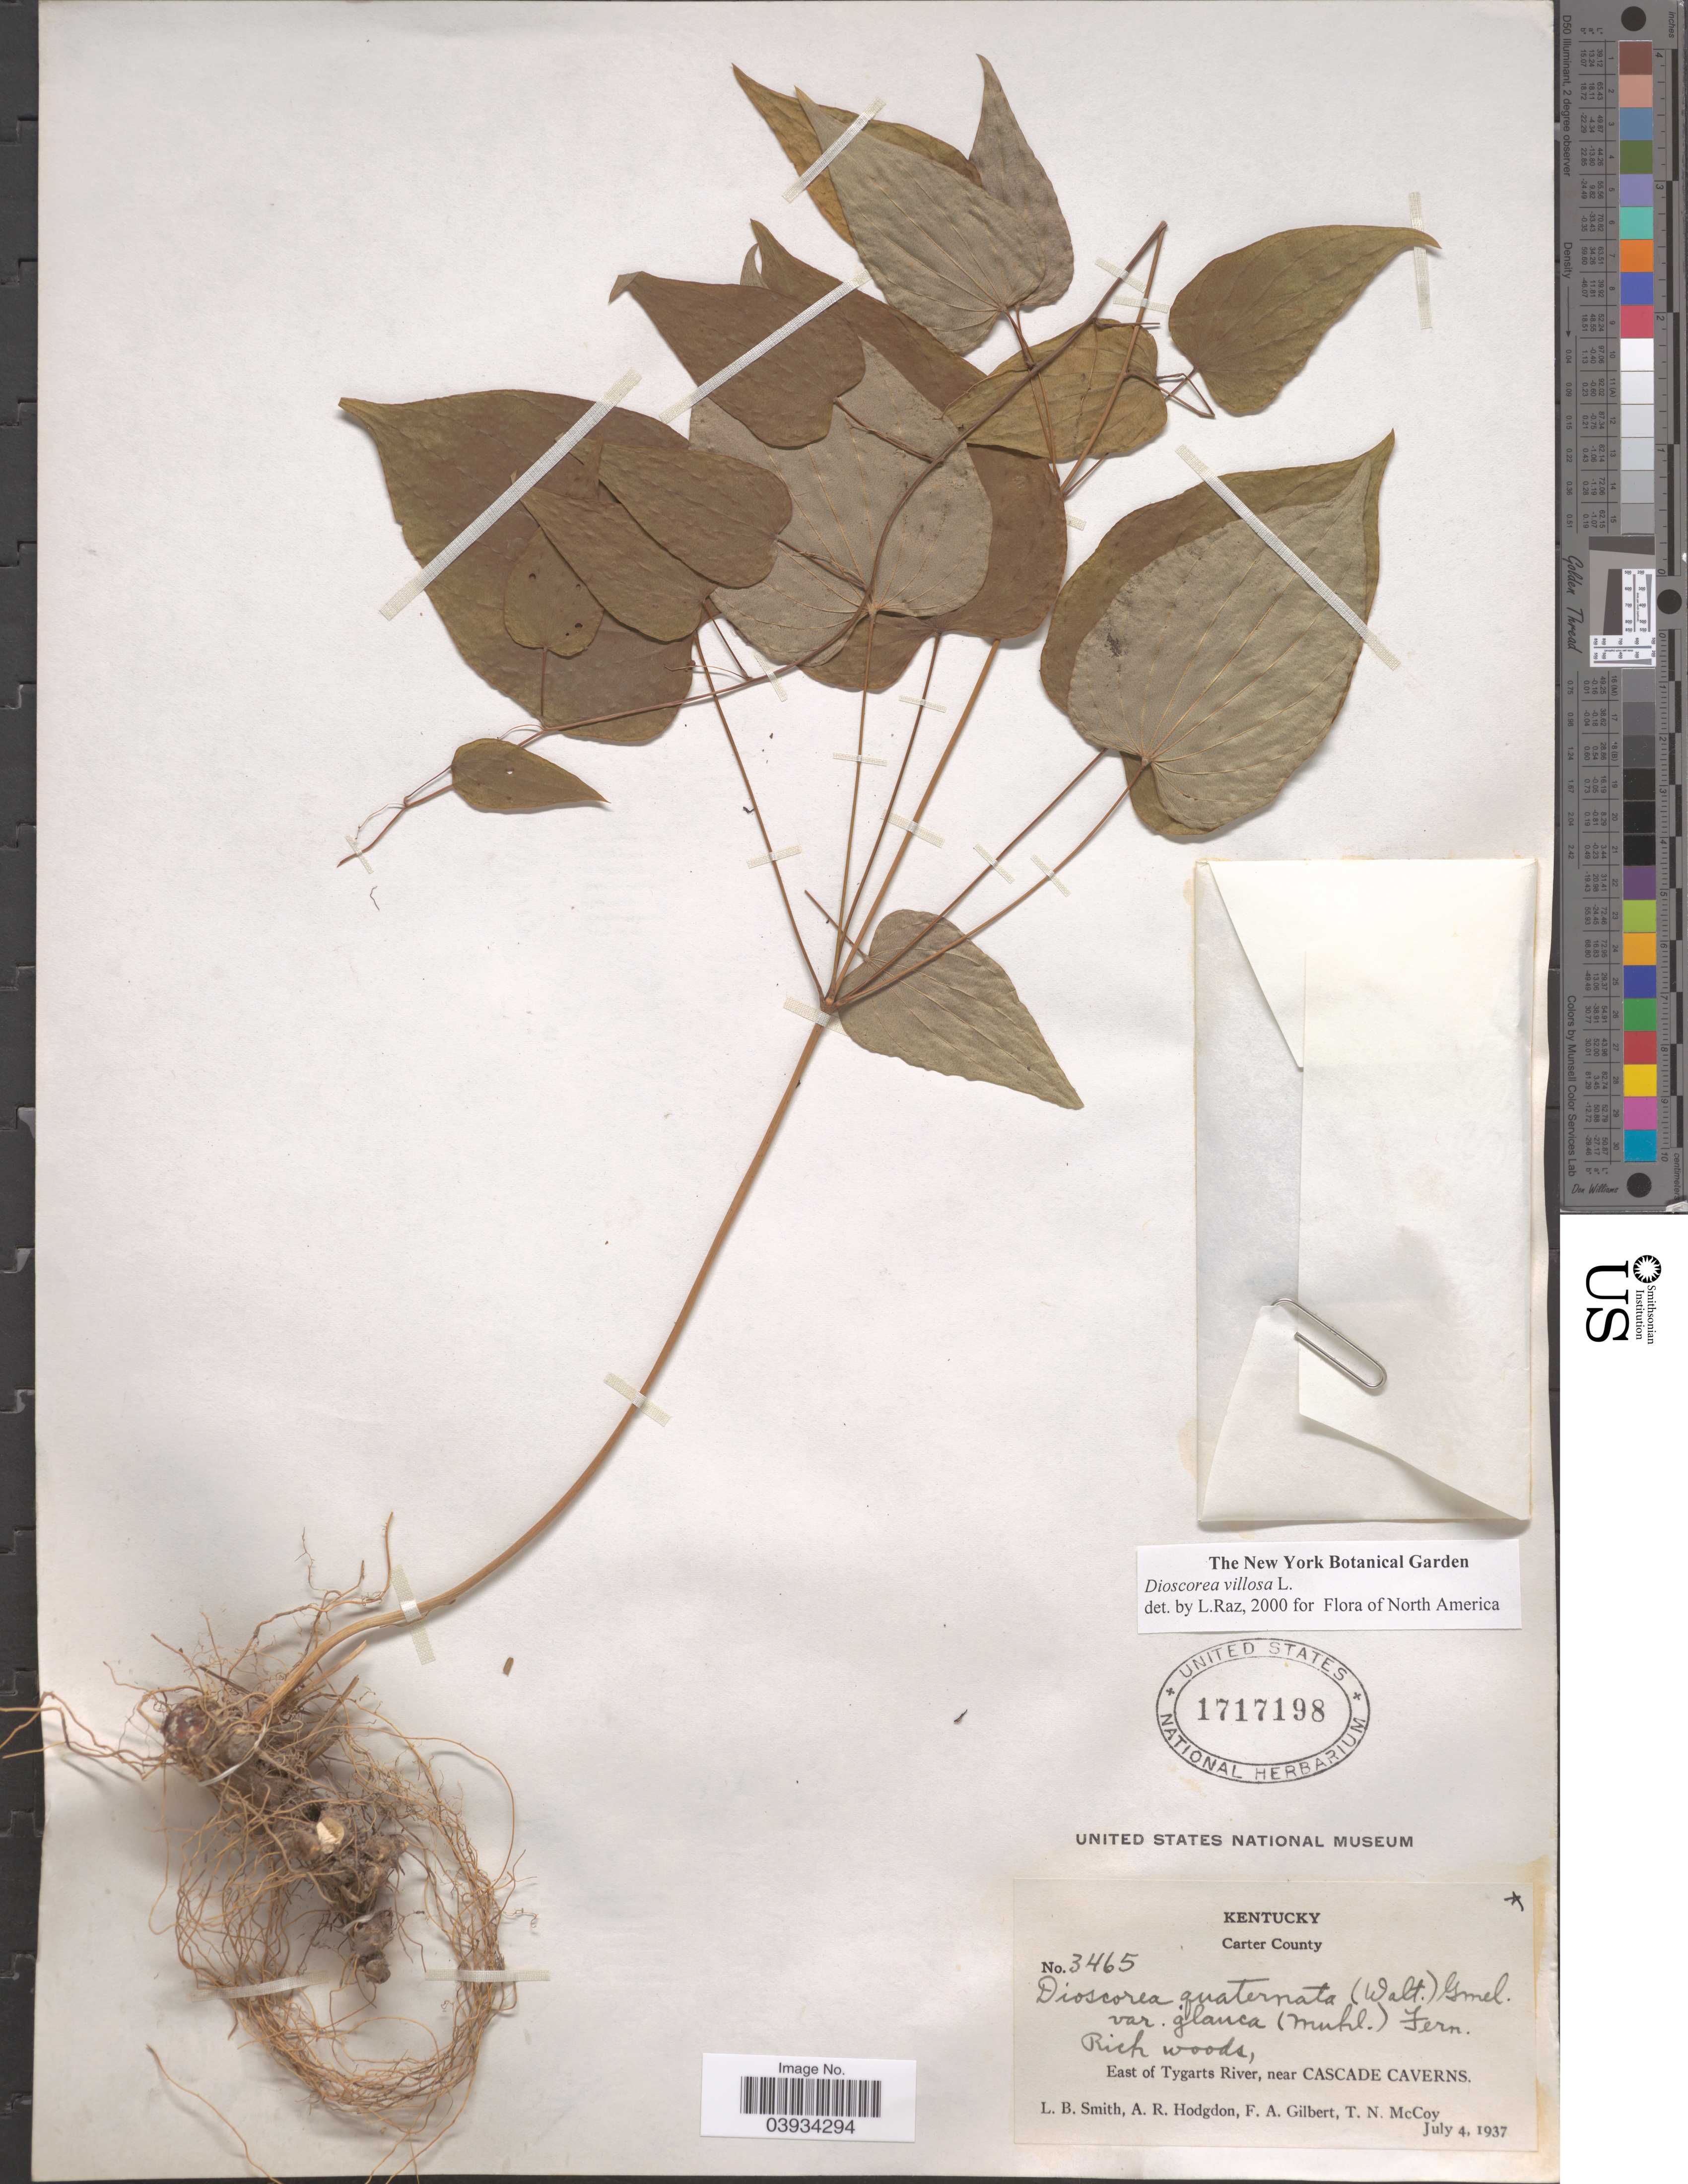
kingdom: Plantae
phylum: Tracheophyta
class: Liliopsida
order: Dioscoreales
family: Dioscoreaceae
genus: Dioscorea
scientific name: Dioscorea villosa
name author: L.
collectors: L. Smith, A. R. Hodgdon, F. A. Gilbert & T. N. McCoy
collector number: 3465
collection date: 1937-07-04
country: United States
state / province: Kentucky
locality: Carter County. East of Tygarts River, near Cascade Caverns.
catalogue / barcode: US 1717198